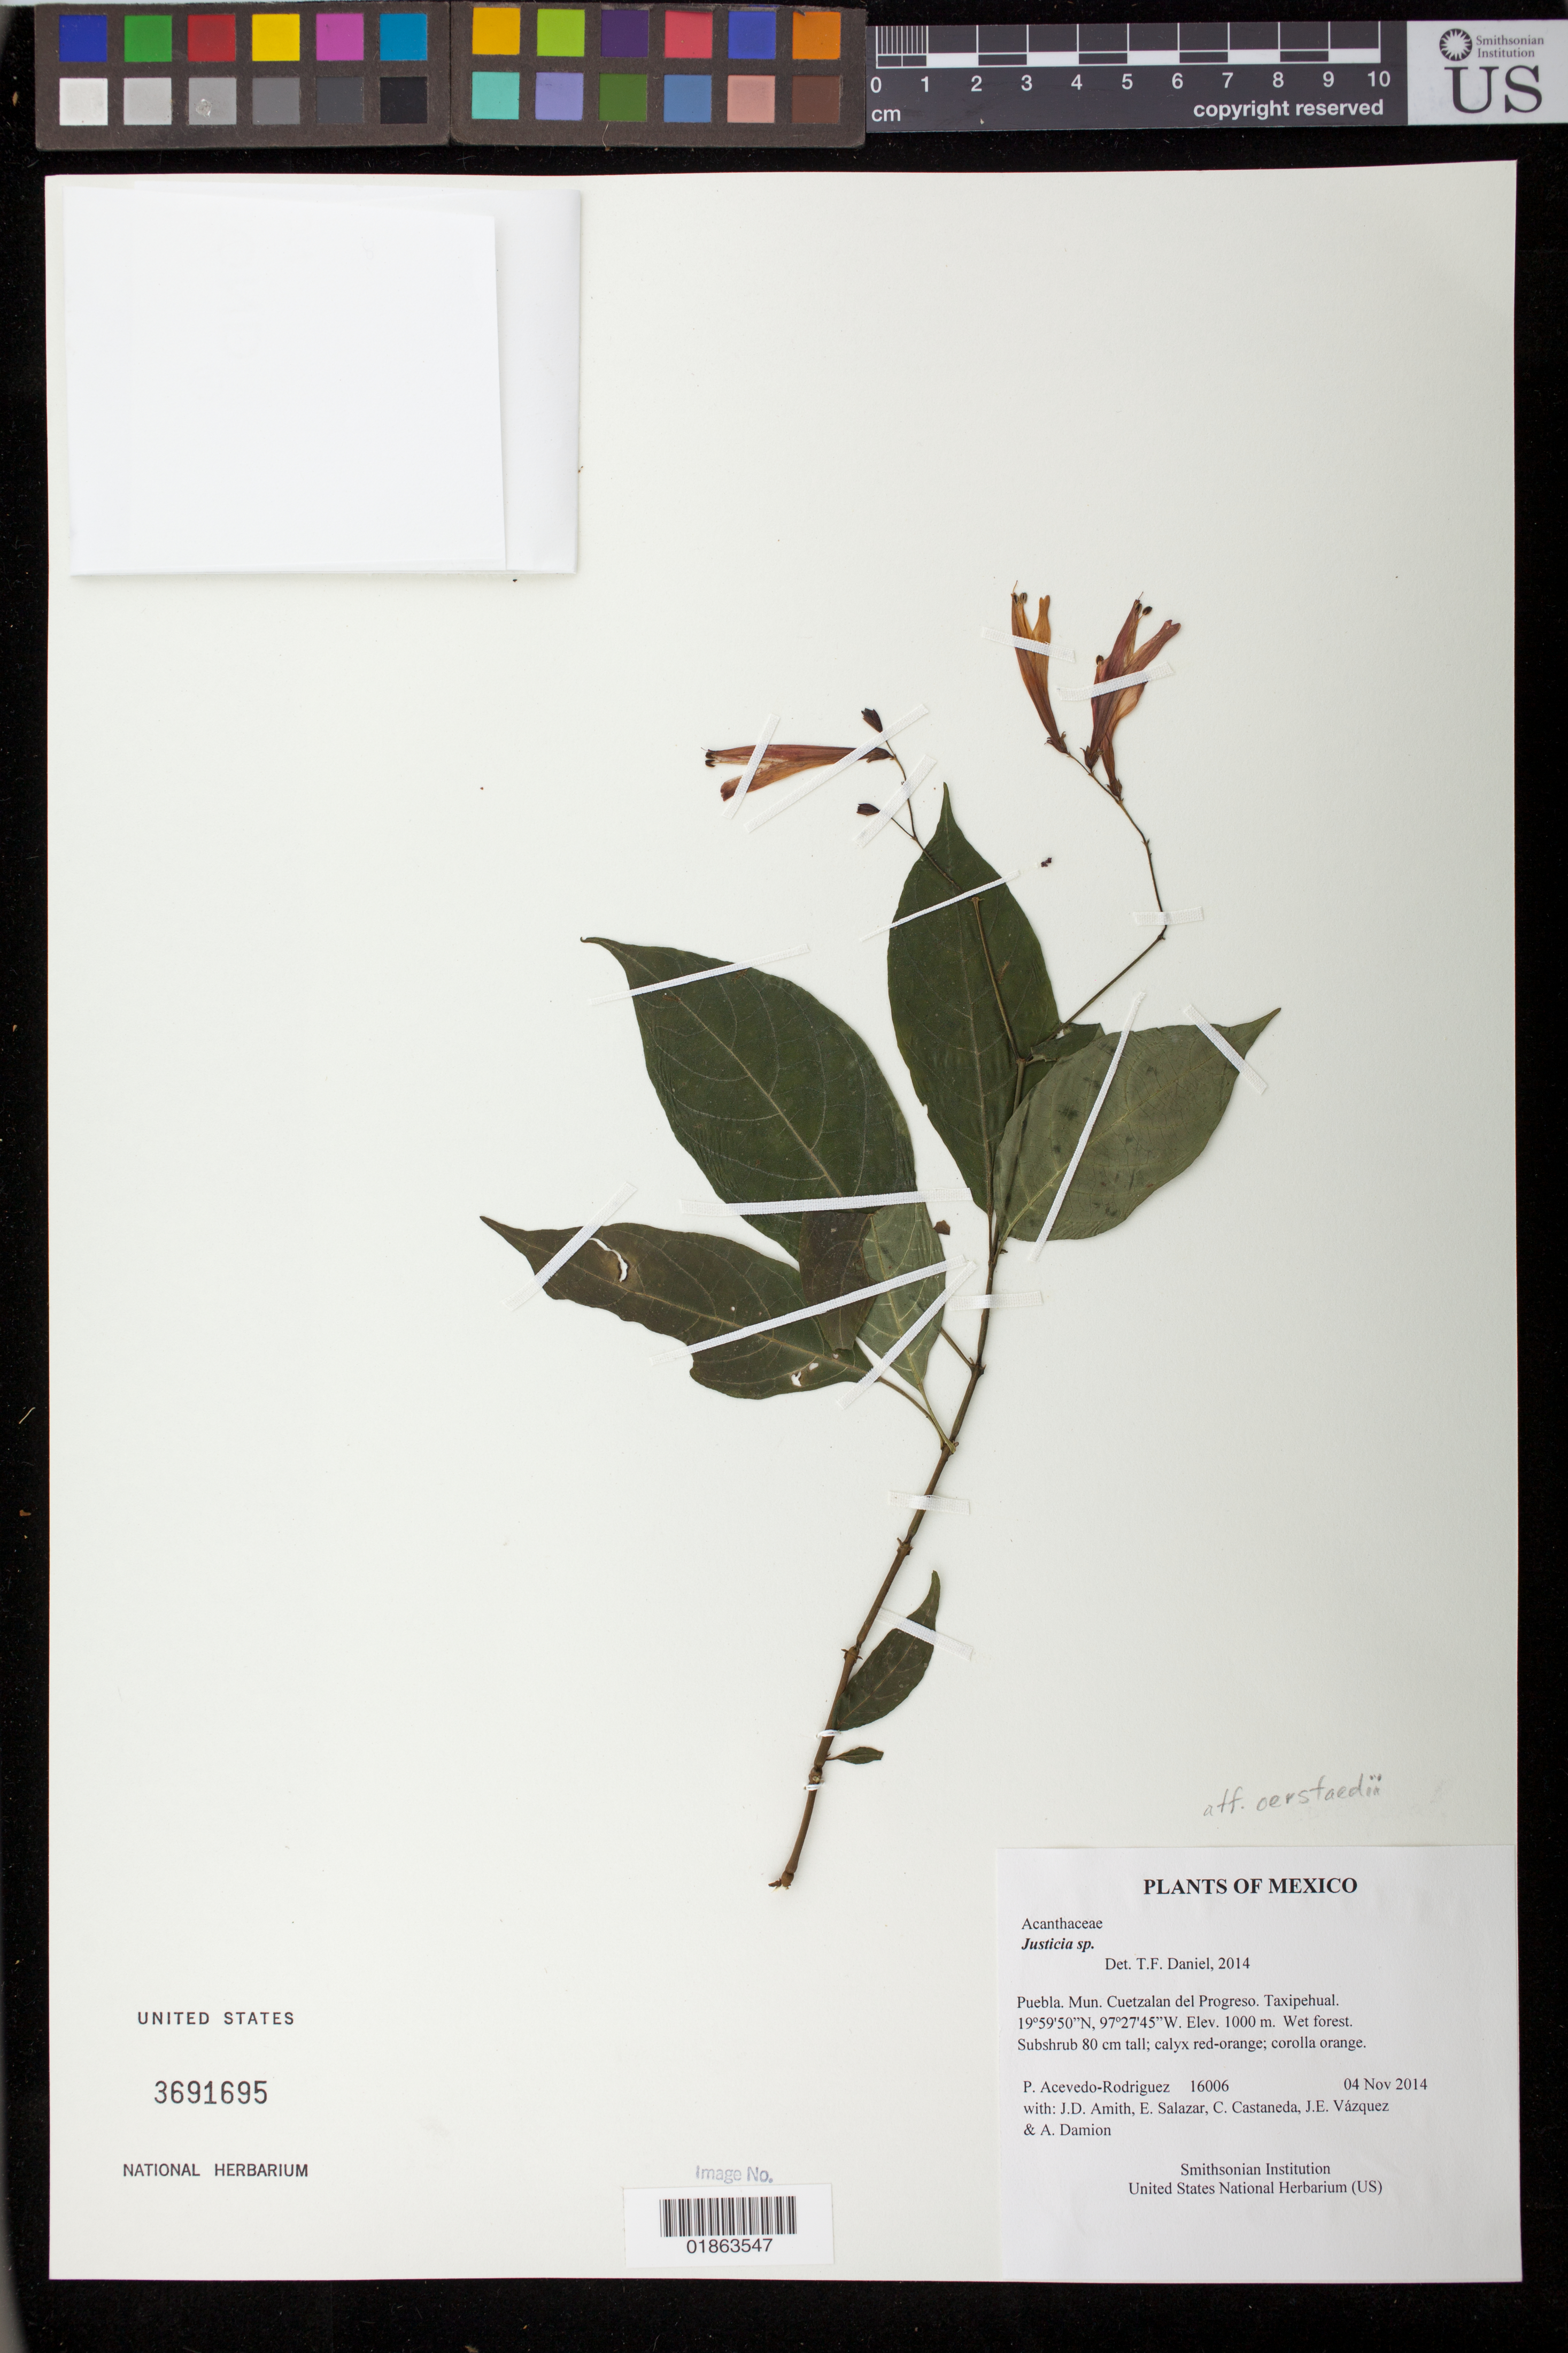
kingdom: Plantae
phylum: Tracheophyta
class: Magnoliopsida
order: Lamiales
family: Acanthaceae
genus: Justicia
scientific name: Justicia oerstedii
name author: Leonard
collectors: P. Acevedo-Rodr., J. D. Amith, E. Salazar, C. Castaneda, J. E. Vázquez & A. Damion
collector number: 16006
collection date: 2014-11-04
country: Mexico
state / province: Puebla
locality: Mun. Cuetzalan del Progreso. Taxipehual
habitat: Wet forest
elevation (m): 1000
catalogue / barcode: US 3691695